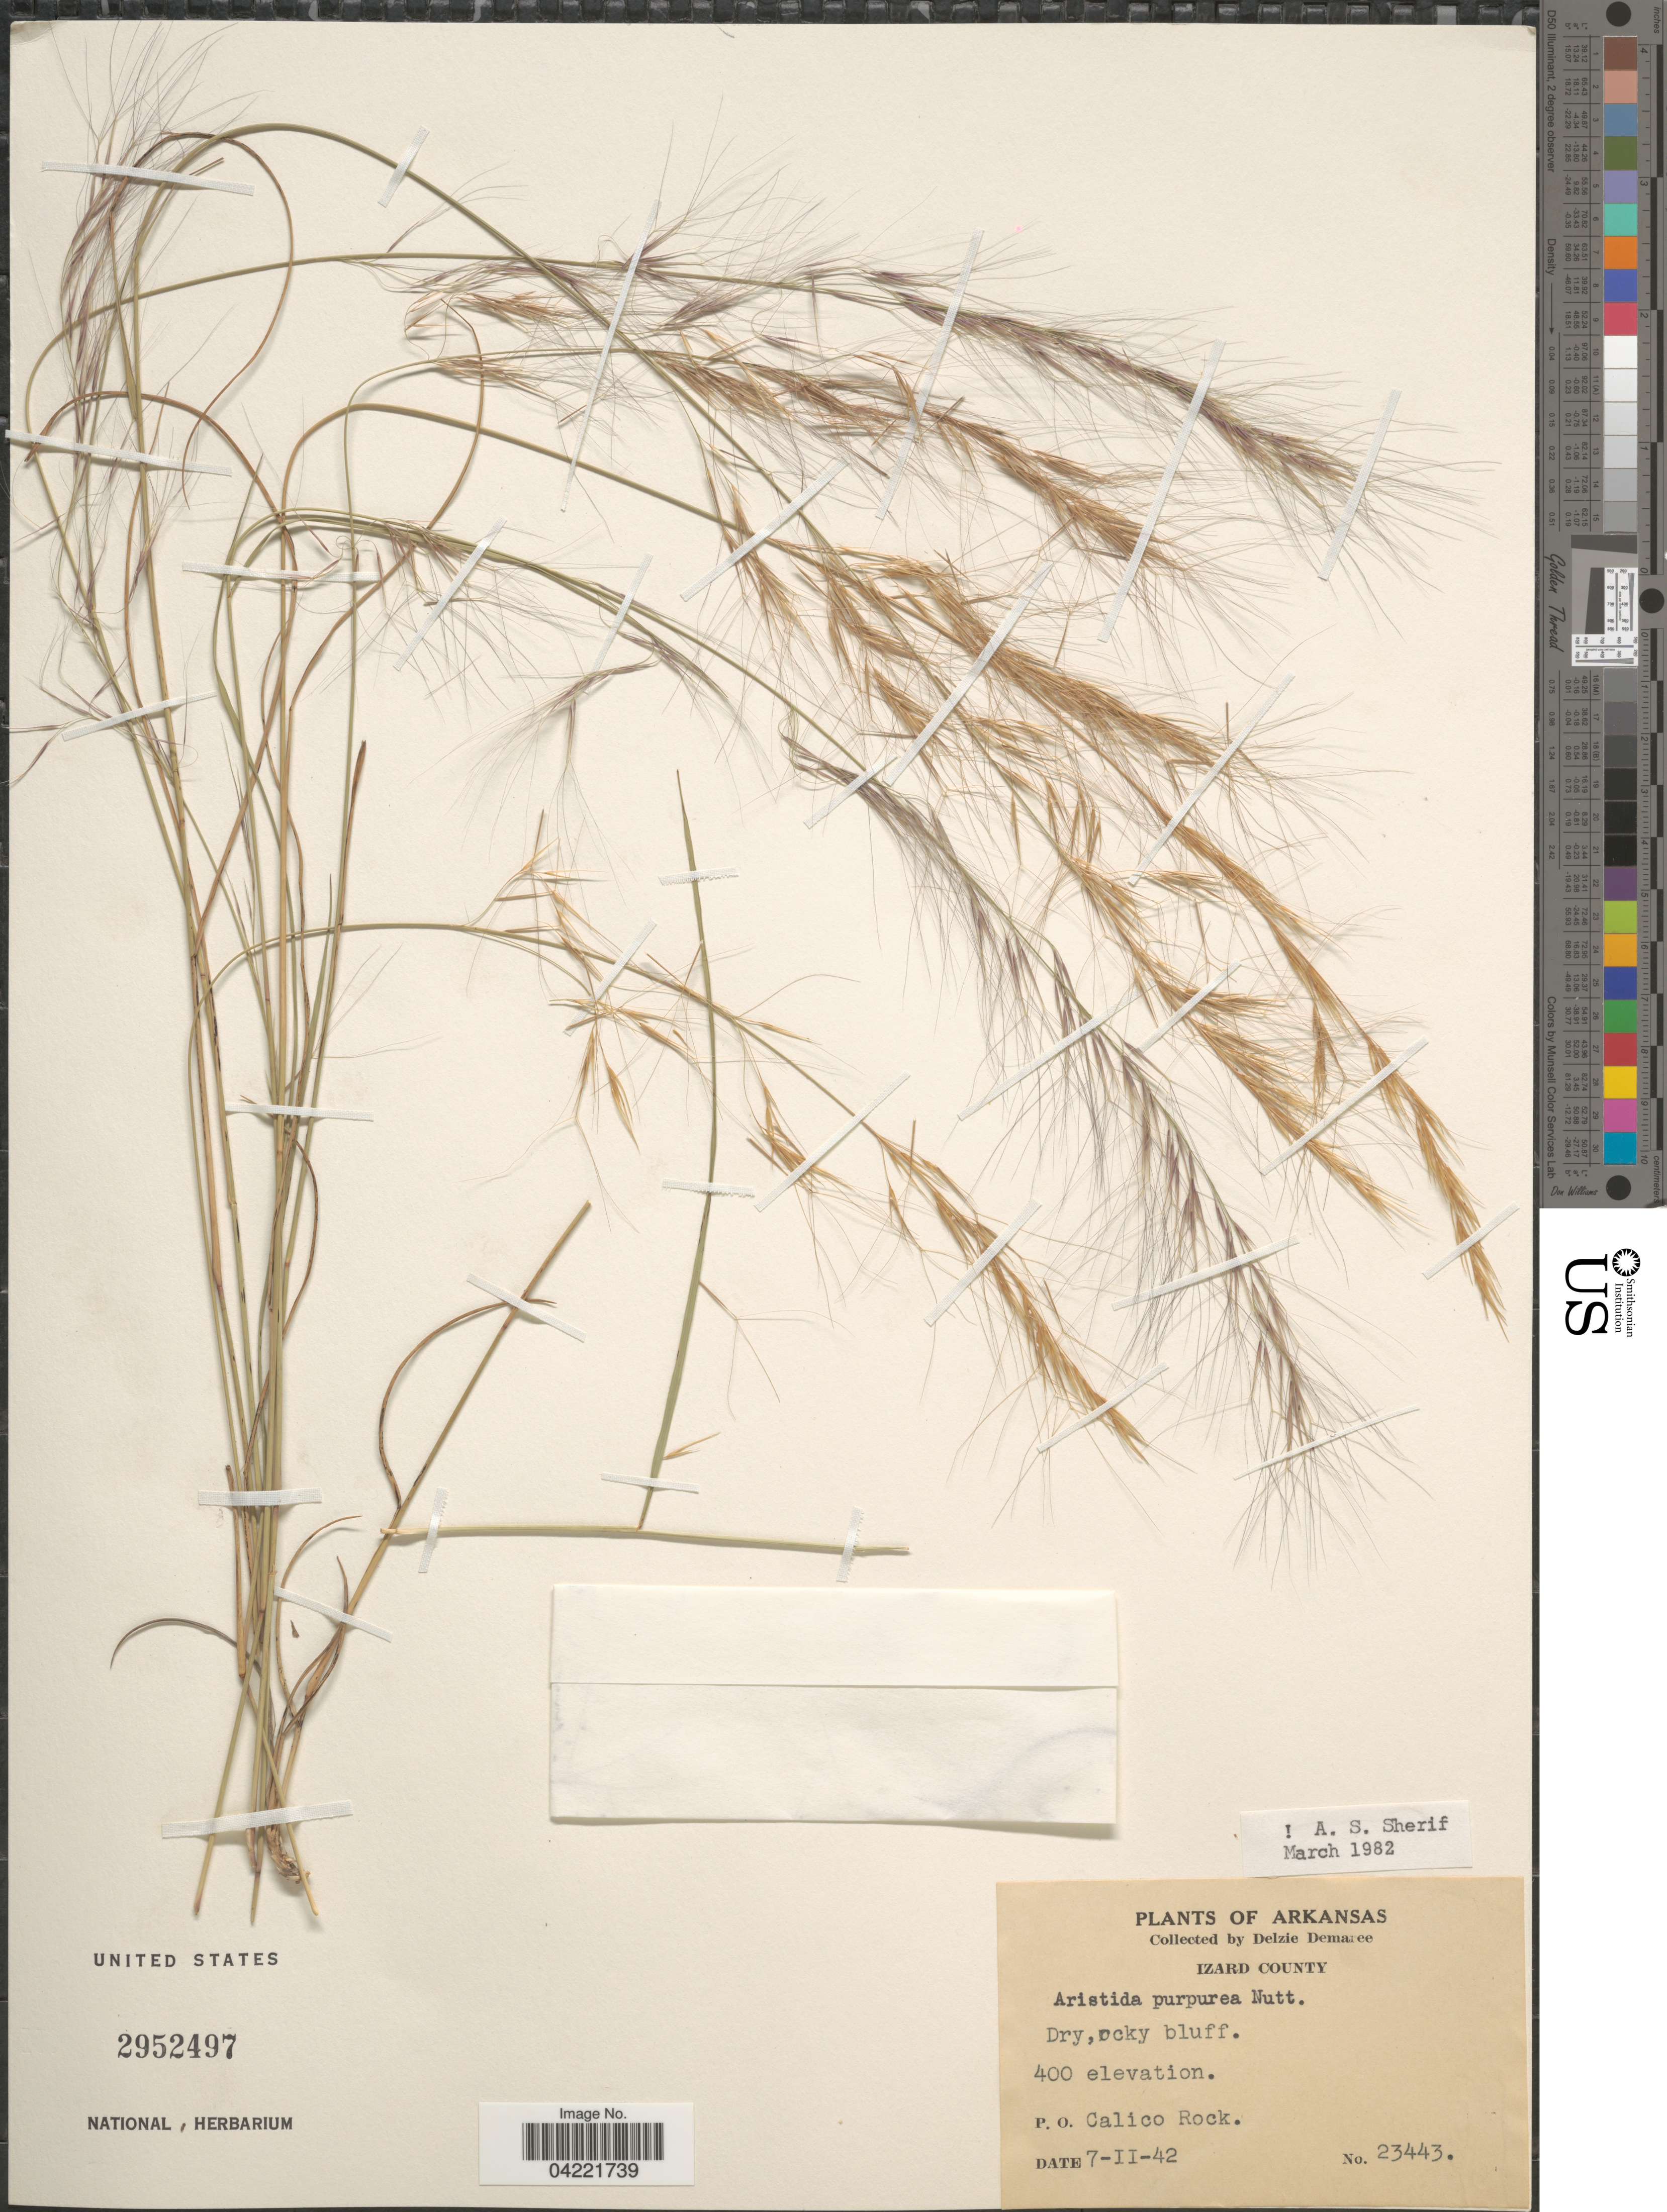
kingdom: Plantae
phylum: Tracheophyta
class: Liliopsida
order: Poales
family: Poaceae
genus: Aristida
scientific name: Aristida purpurea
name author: Nutt.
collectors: D. Demaree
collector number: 23443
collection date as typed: Transcribed d/m/y: 7/2/42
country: United States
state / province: Arkansas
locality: Izard County. P.O. Calico Rock.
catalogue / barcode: US 2952497